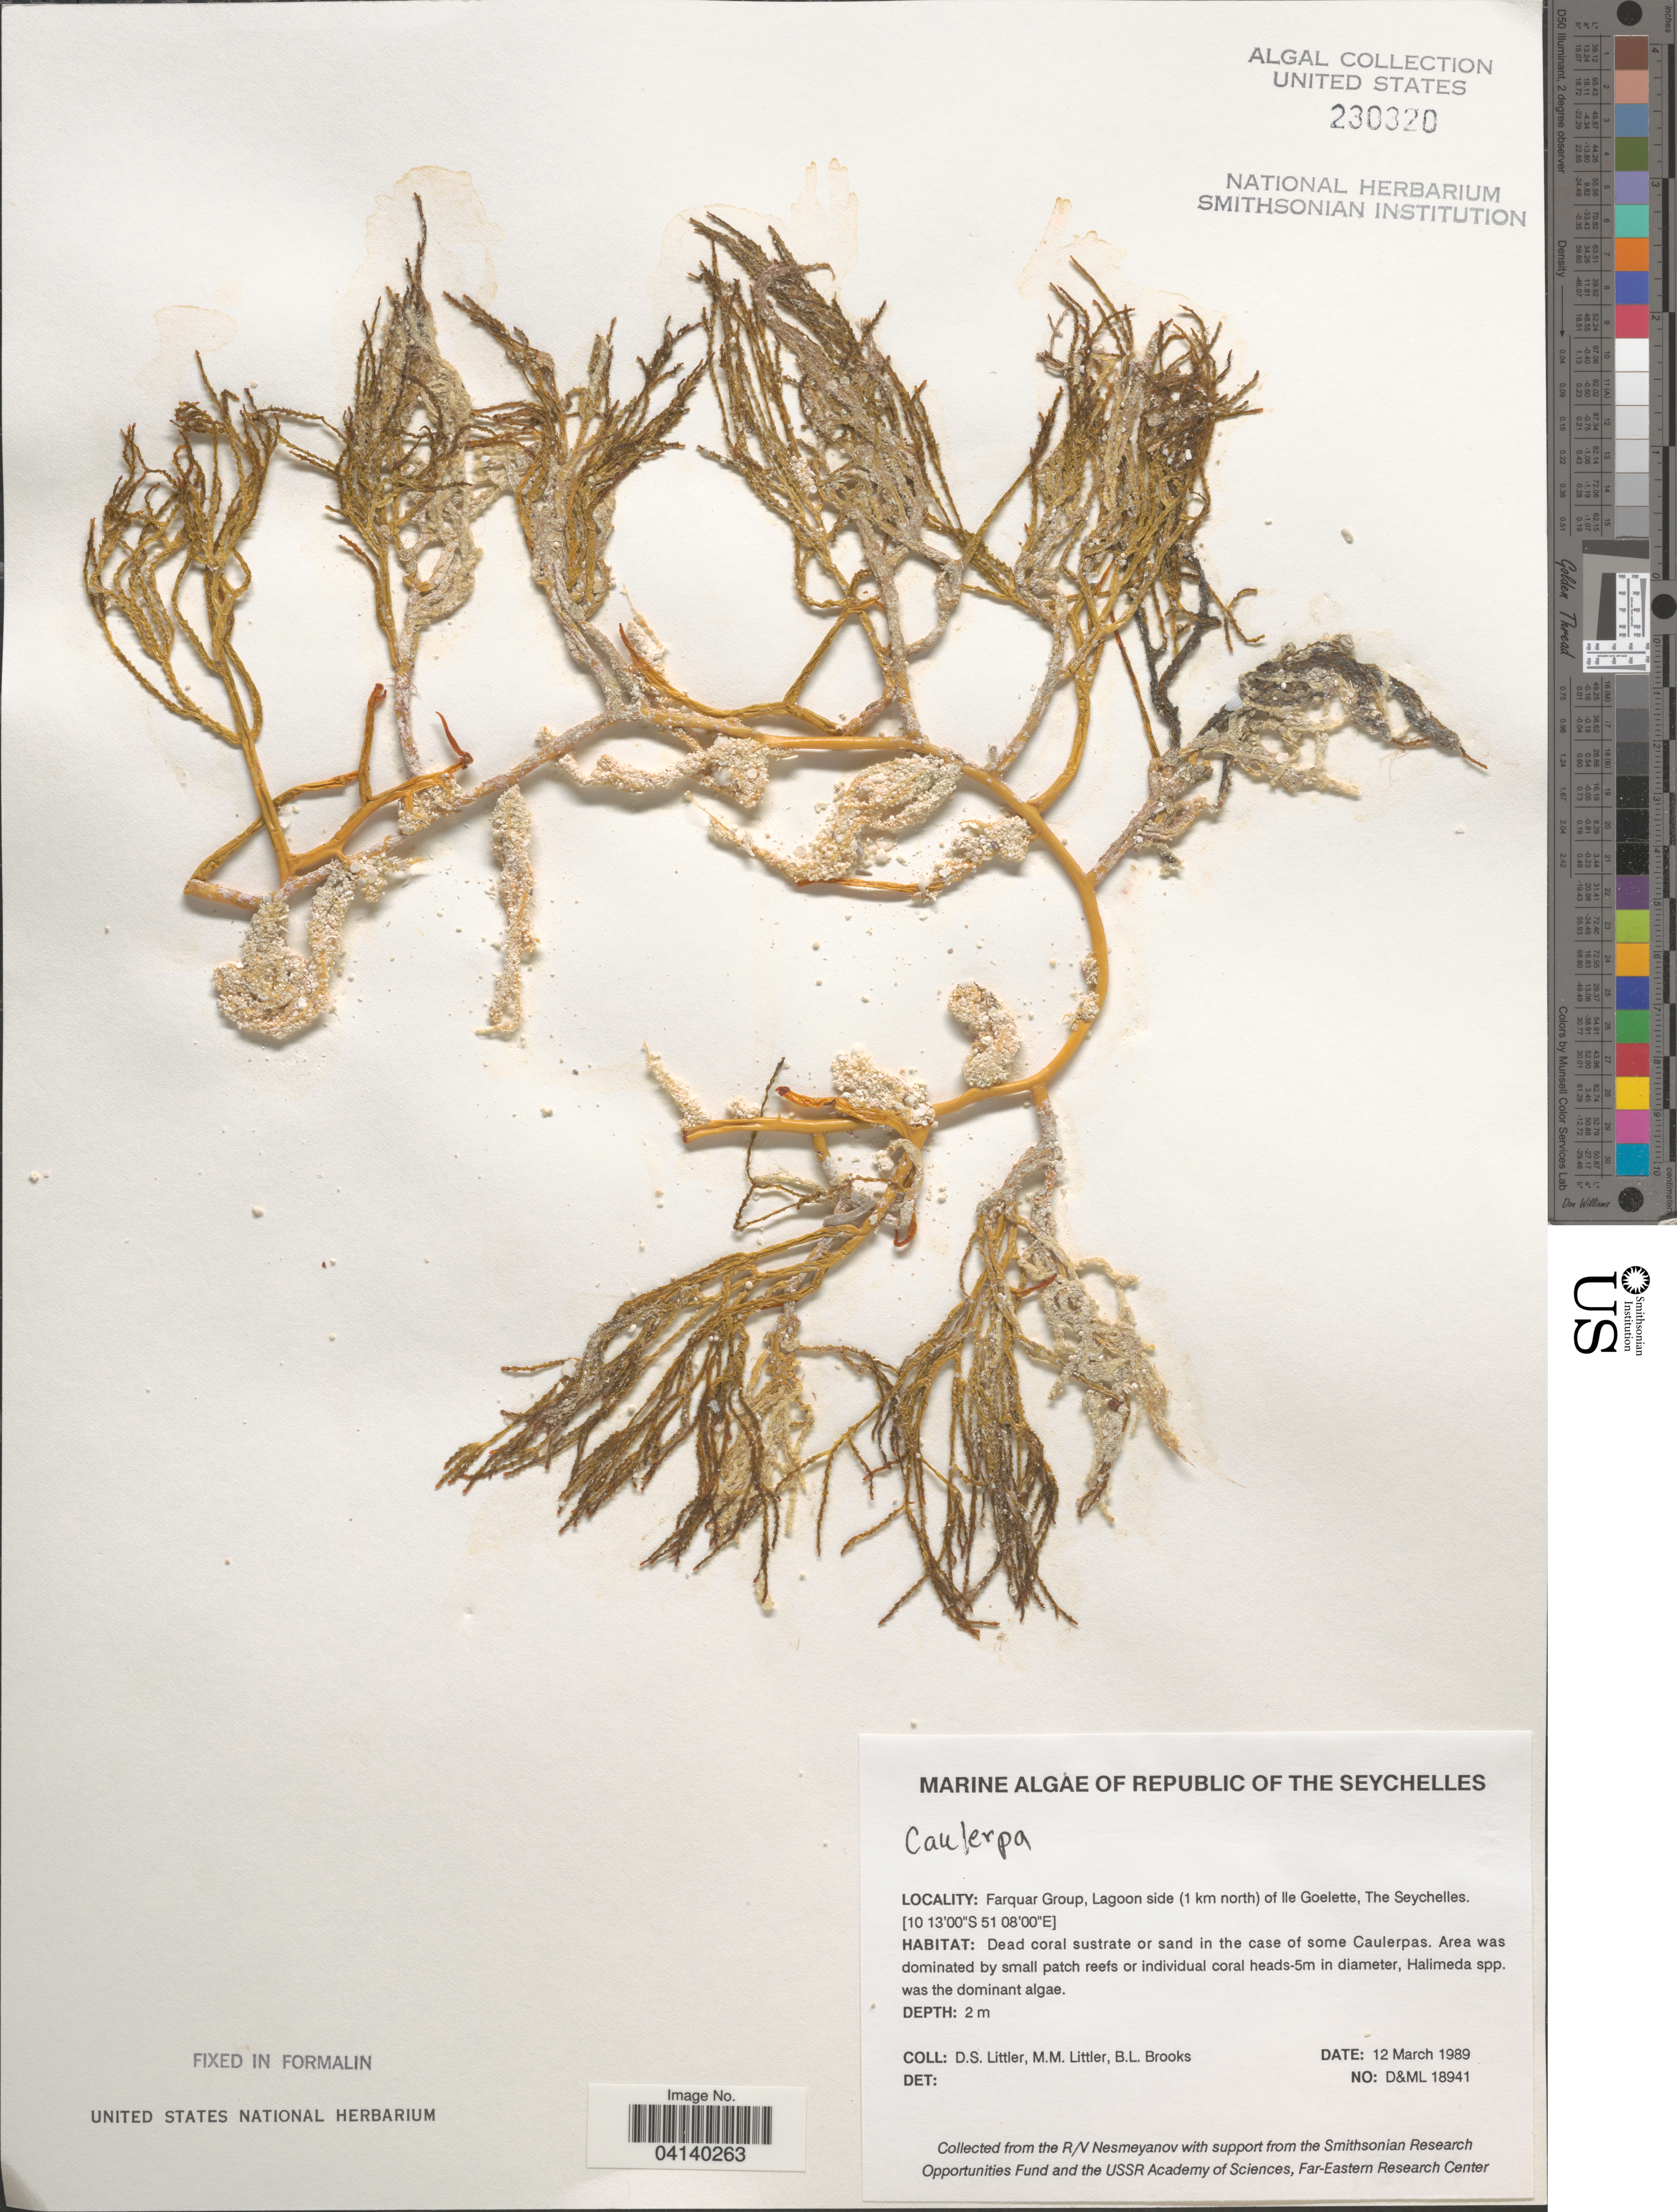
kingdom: Plantae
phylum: Chlorophyta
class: Ulvophyceae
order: Bryopsidales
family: Caulerpaceae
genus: Caulerpa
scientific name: Caulerpa sp.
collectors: D. S. Littler & B. Brooks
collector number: D&ML18941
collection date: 1989-03-12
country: Seychelles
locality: Republic of the Seychelles. Farquar Group, Lagoon side (1 km north) of Ile Goelette.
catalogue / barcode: US 230320